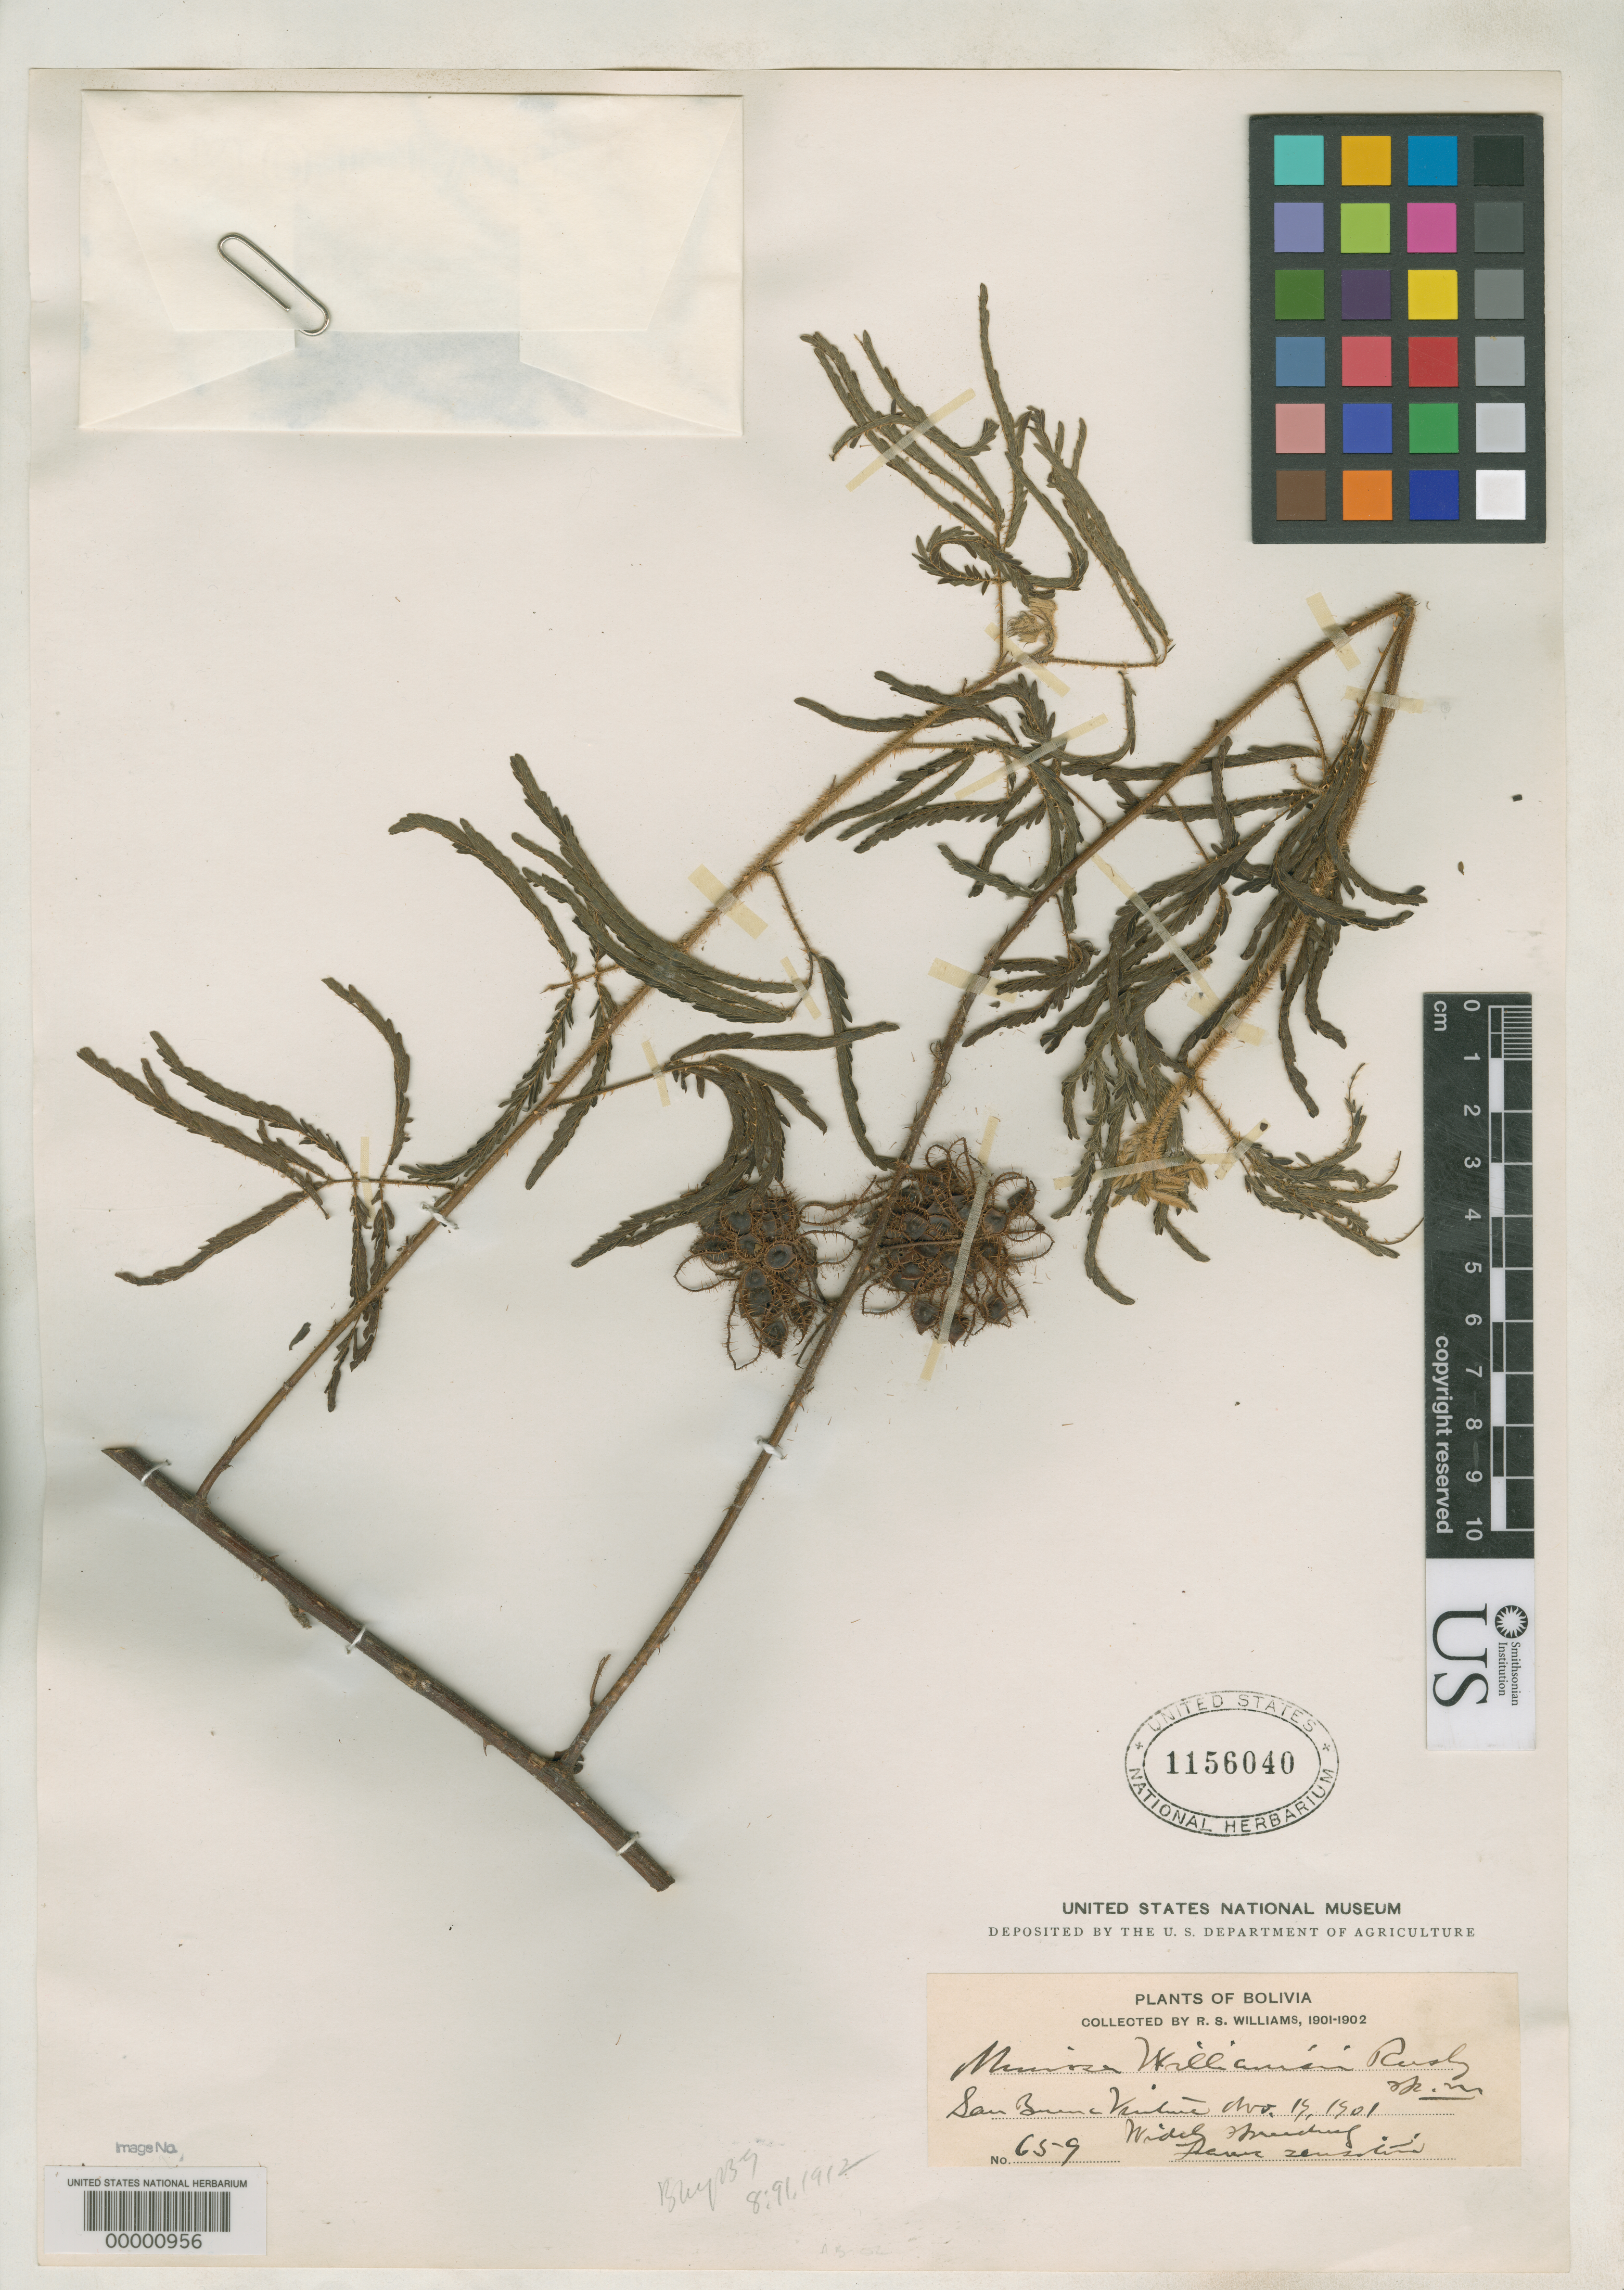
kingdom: Plantae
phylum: Tracheophyta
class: Magnoliopsida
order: Fabales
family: Fabaceae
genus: Mimosa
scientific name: Mimosa williamsii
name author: Rusby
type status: Isotype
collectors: R. S. Williams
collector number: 659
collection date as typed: Nov. 19, 1901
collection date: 1901-11-19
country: Bolivia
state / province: La Paz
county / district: Iturralde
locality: San Buena Ventura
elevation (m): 427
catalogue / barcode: US 1156040